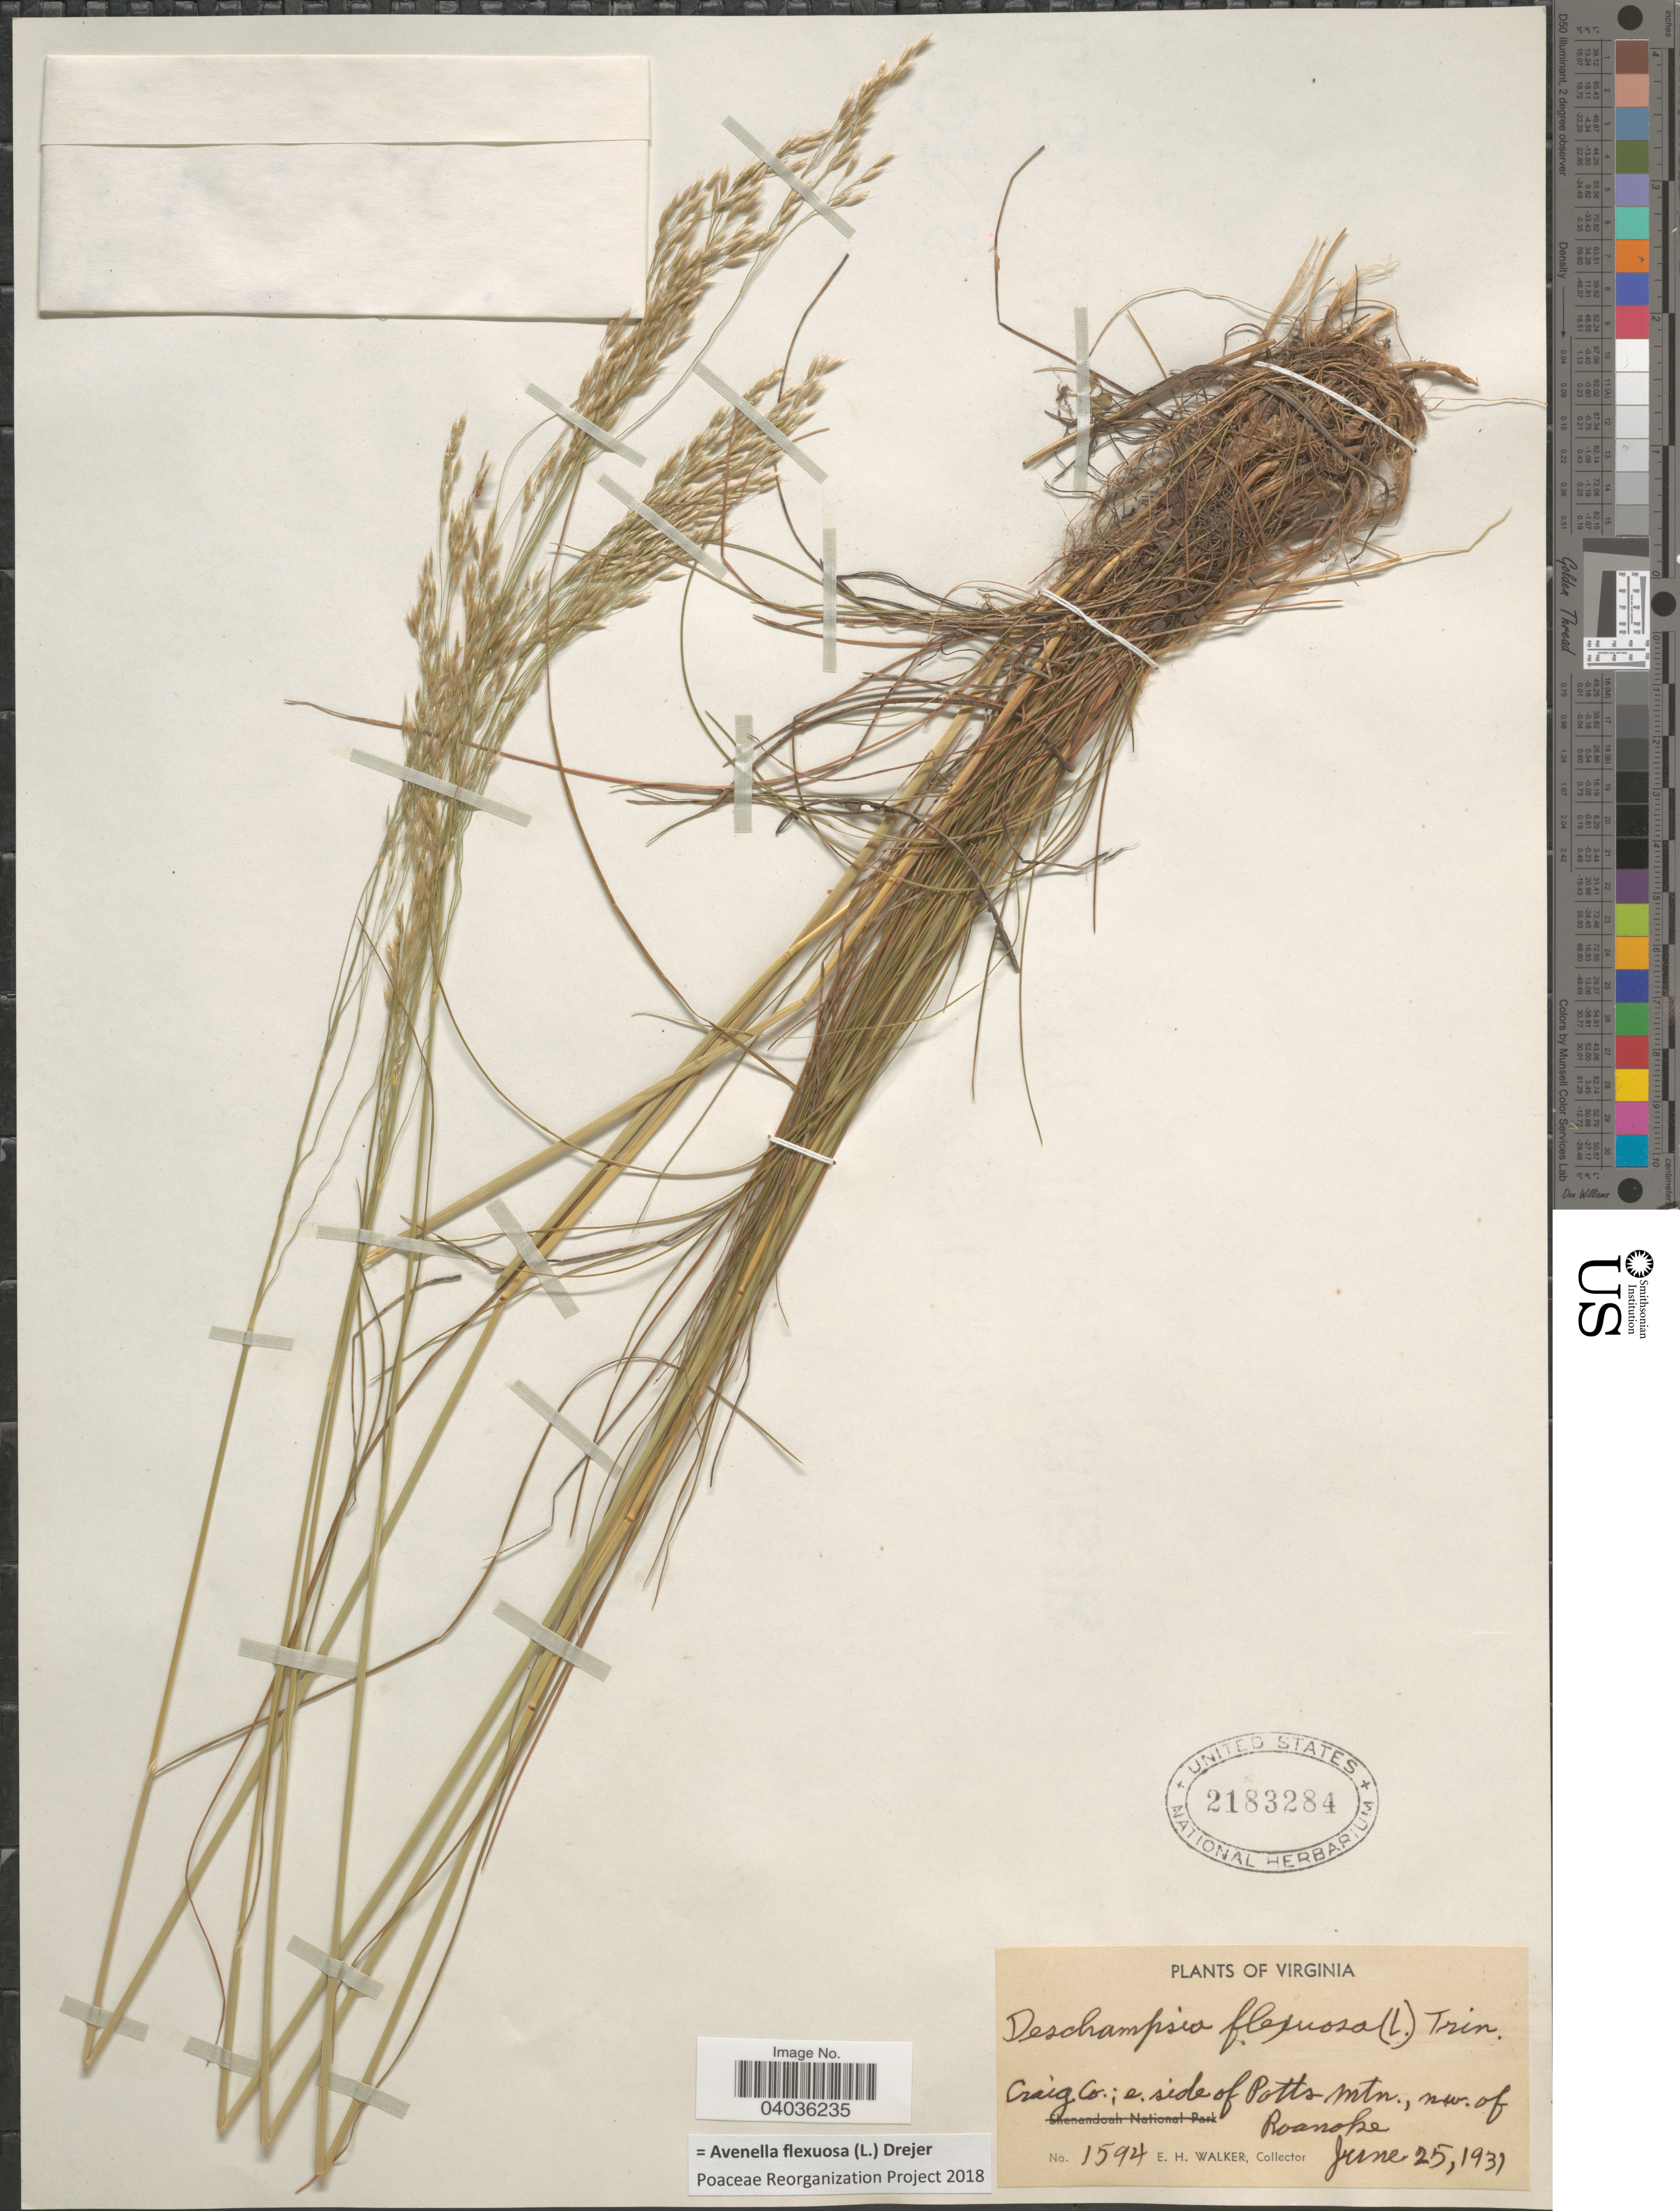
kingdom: Plantae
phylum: Tracheophyta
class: Liliopsida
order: Poales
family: Poaceae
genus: Avenella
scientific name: Avenella flexuosa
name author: (L.) Drejer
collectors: E. H. Walker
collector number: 1594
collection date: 1931-06-25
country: United States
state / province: Virginia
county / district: Craig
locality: E side of Potts Mtn., NW of Roanoke.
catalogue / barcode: US 2183284